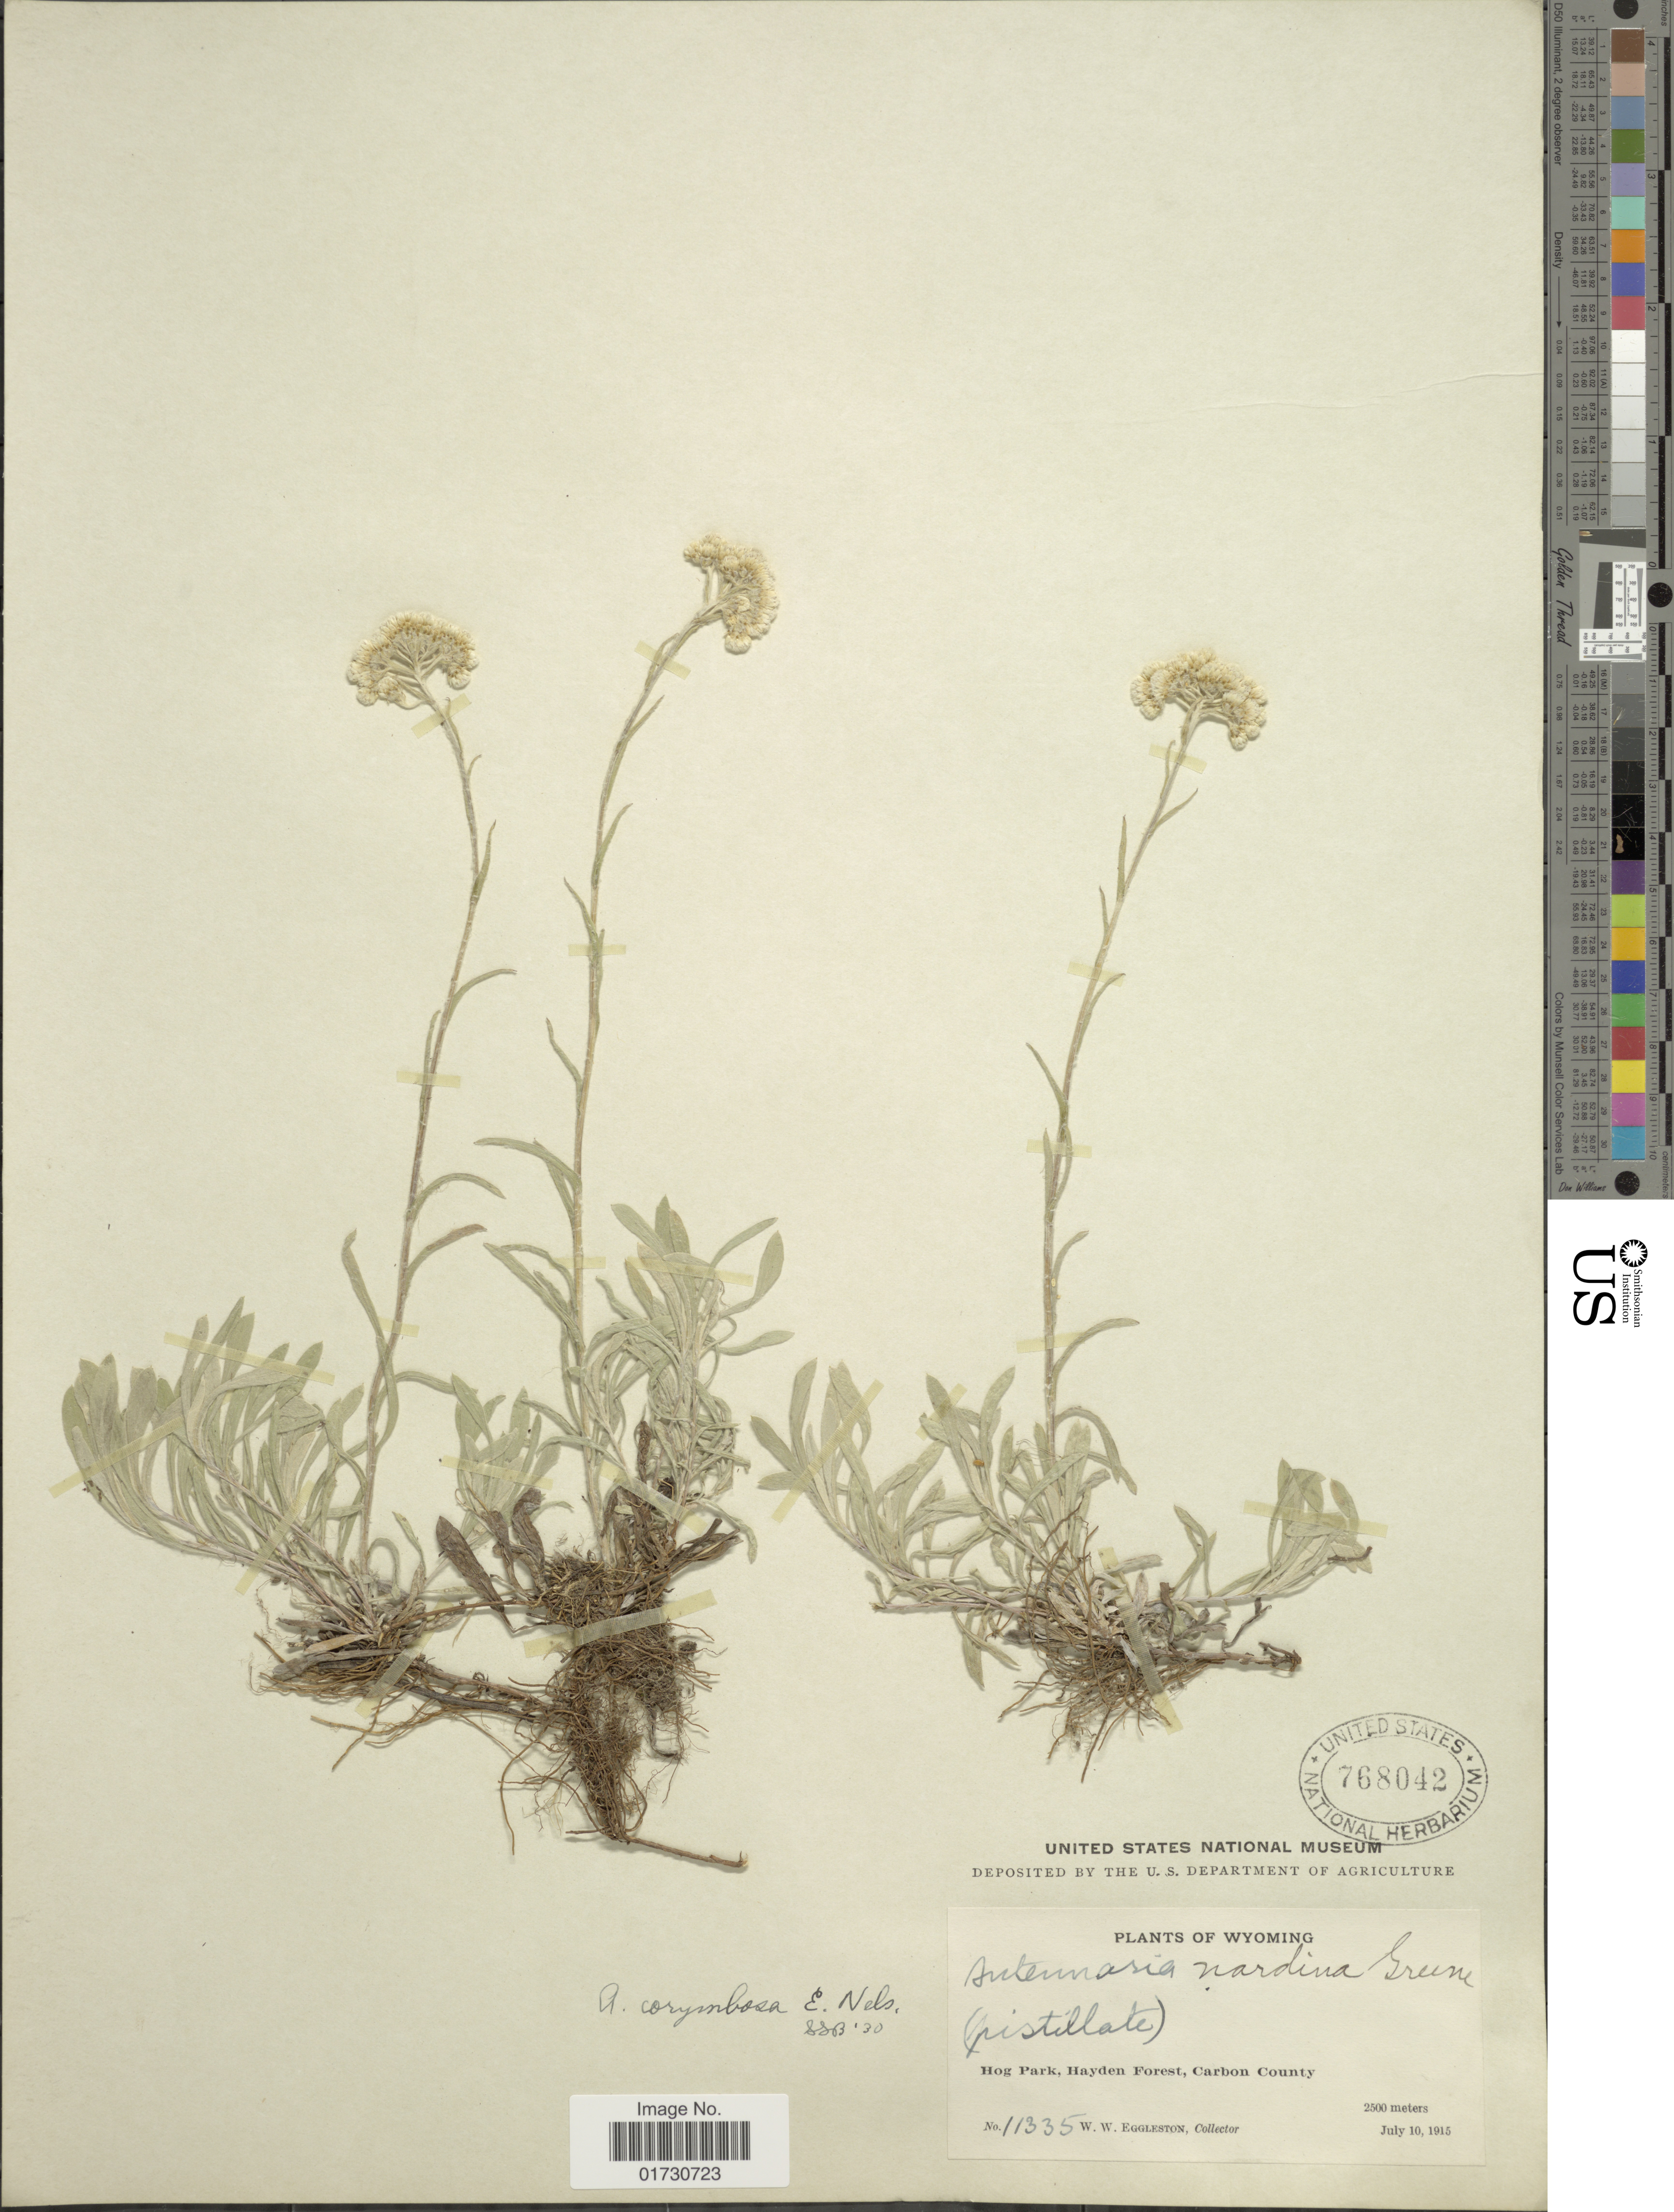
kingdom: Plantae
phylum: Tracheophyta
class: Magnoliopsida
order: Asterales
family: Asteraceae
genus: Antennaria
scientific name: Antennaria corymbosa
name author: E.E. Nelson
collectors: W. W. Eggleston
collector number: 11335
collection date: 1915-07-10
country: United States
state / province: Wyoming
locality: Hog Park, Hayden Forest, Carbon County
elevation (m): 2500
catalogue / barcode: US 768042